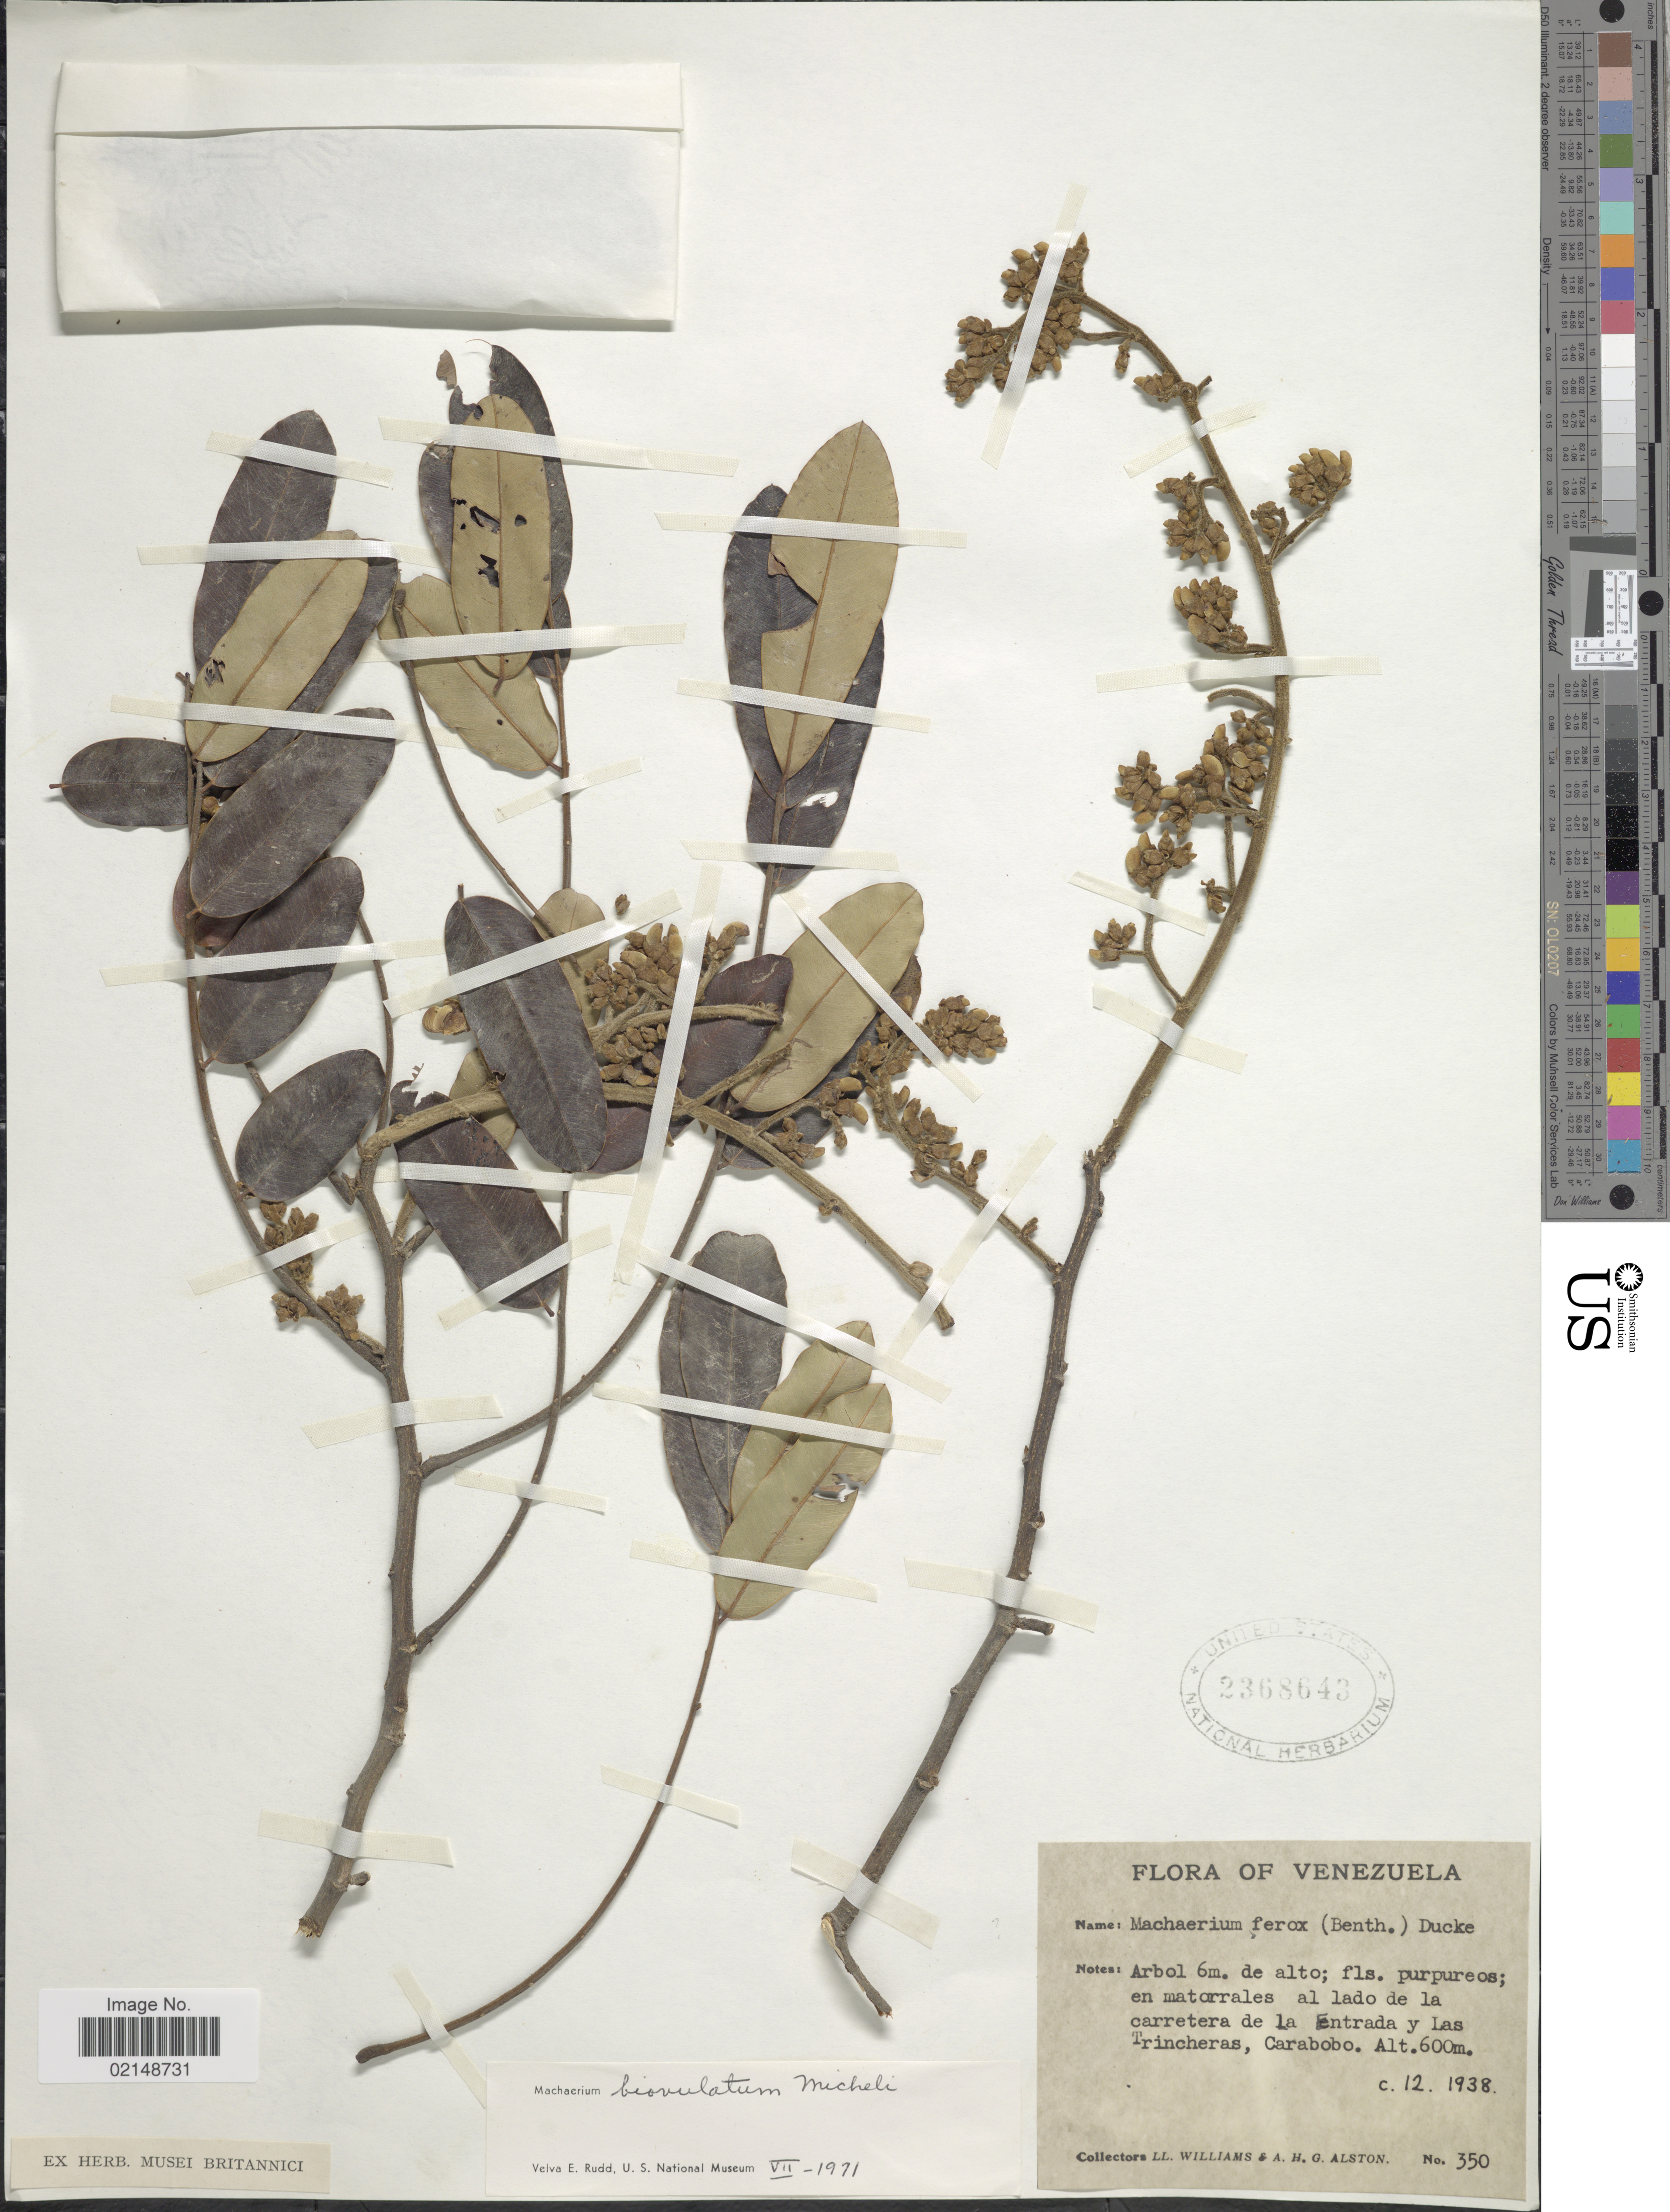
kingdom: Plantae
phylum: Tracheophyta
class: Magnoliopsida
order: Fabales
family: Fabaceae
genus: Machaerium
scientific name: Machaerium biovulatum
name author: Micheli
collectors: Ll. Williams & A. H. Alston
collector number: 350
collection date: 1938-12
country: Venezuela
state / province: Carabobo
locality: Al lado de la carretera de la Entrada y Las Trincheras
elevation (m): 600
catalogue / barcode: US 2368643